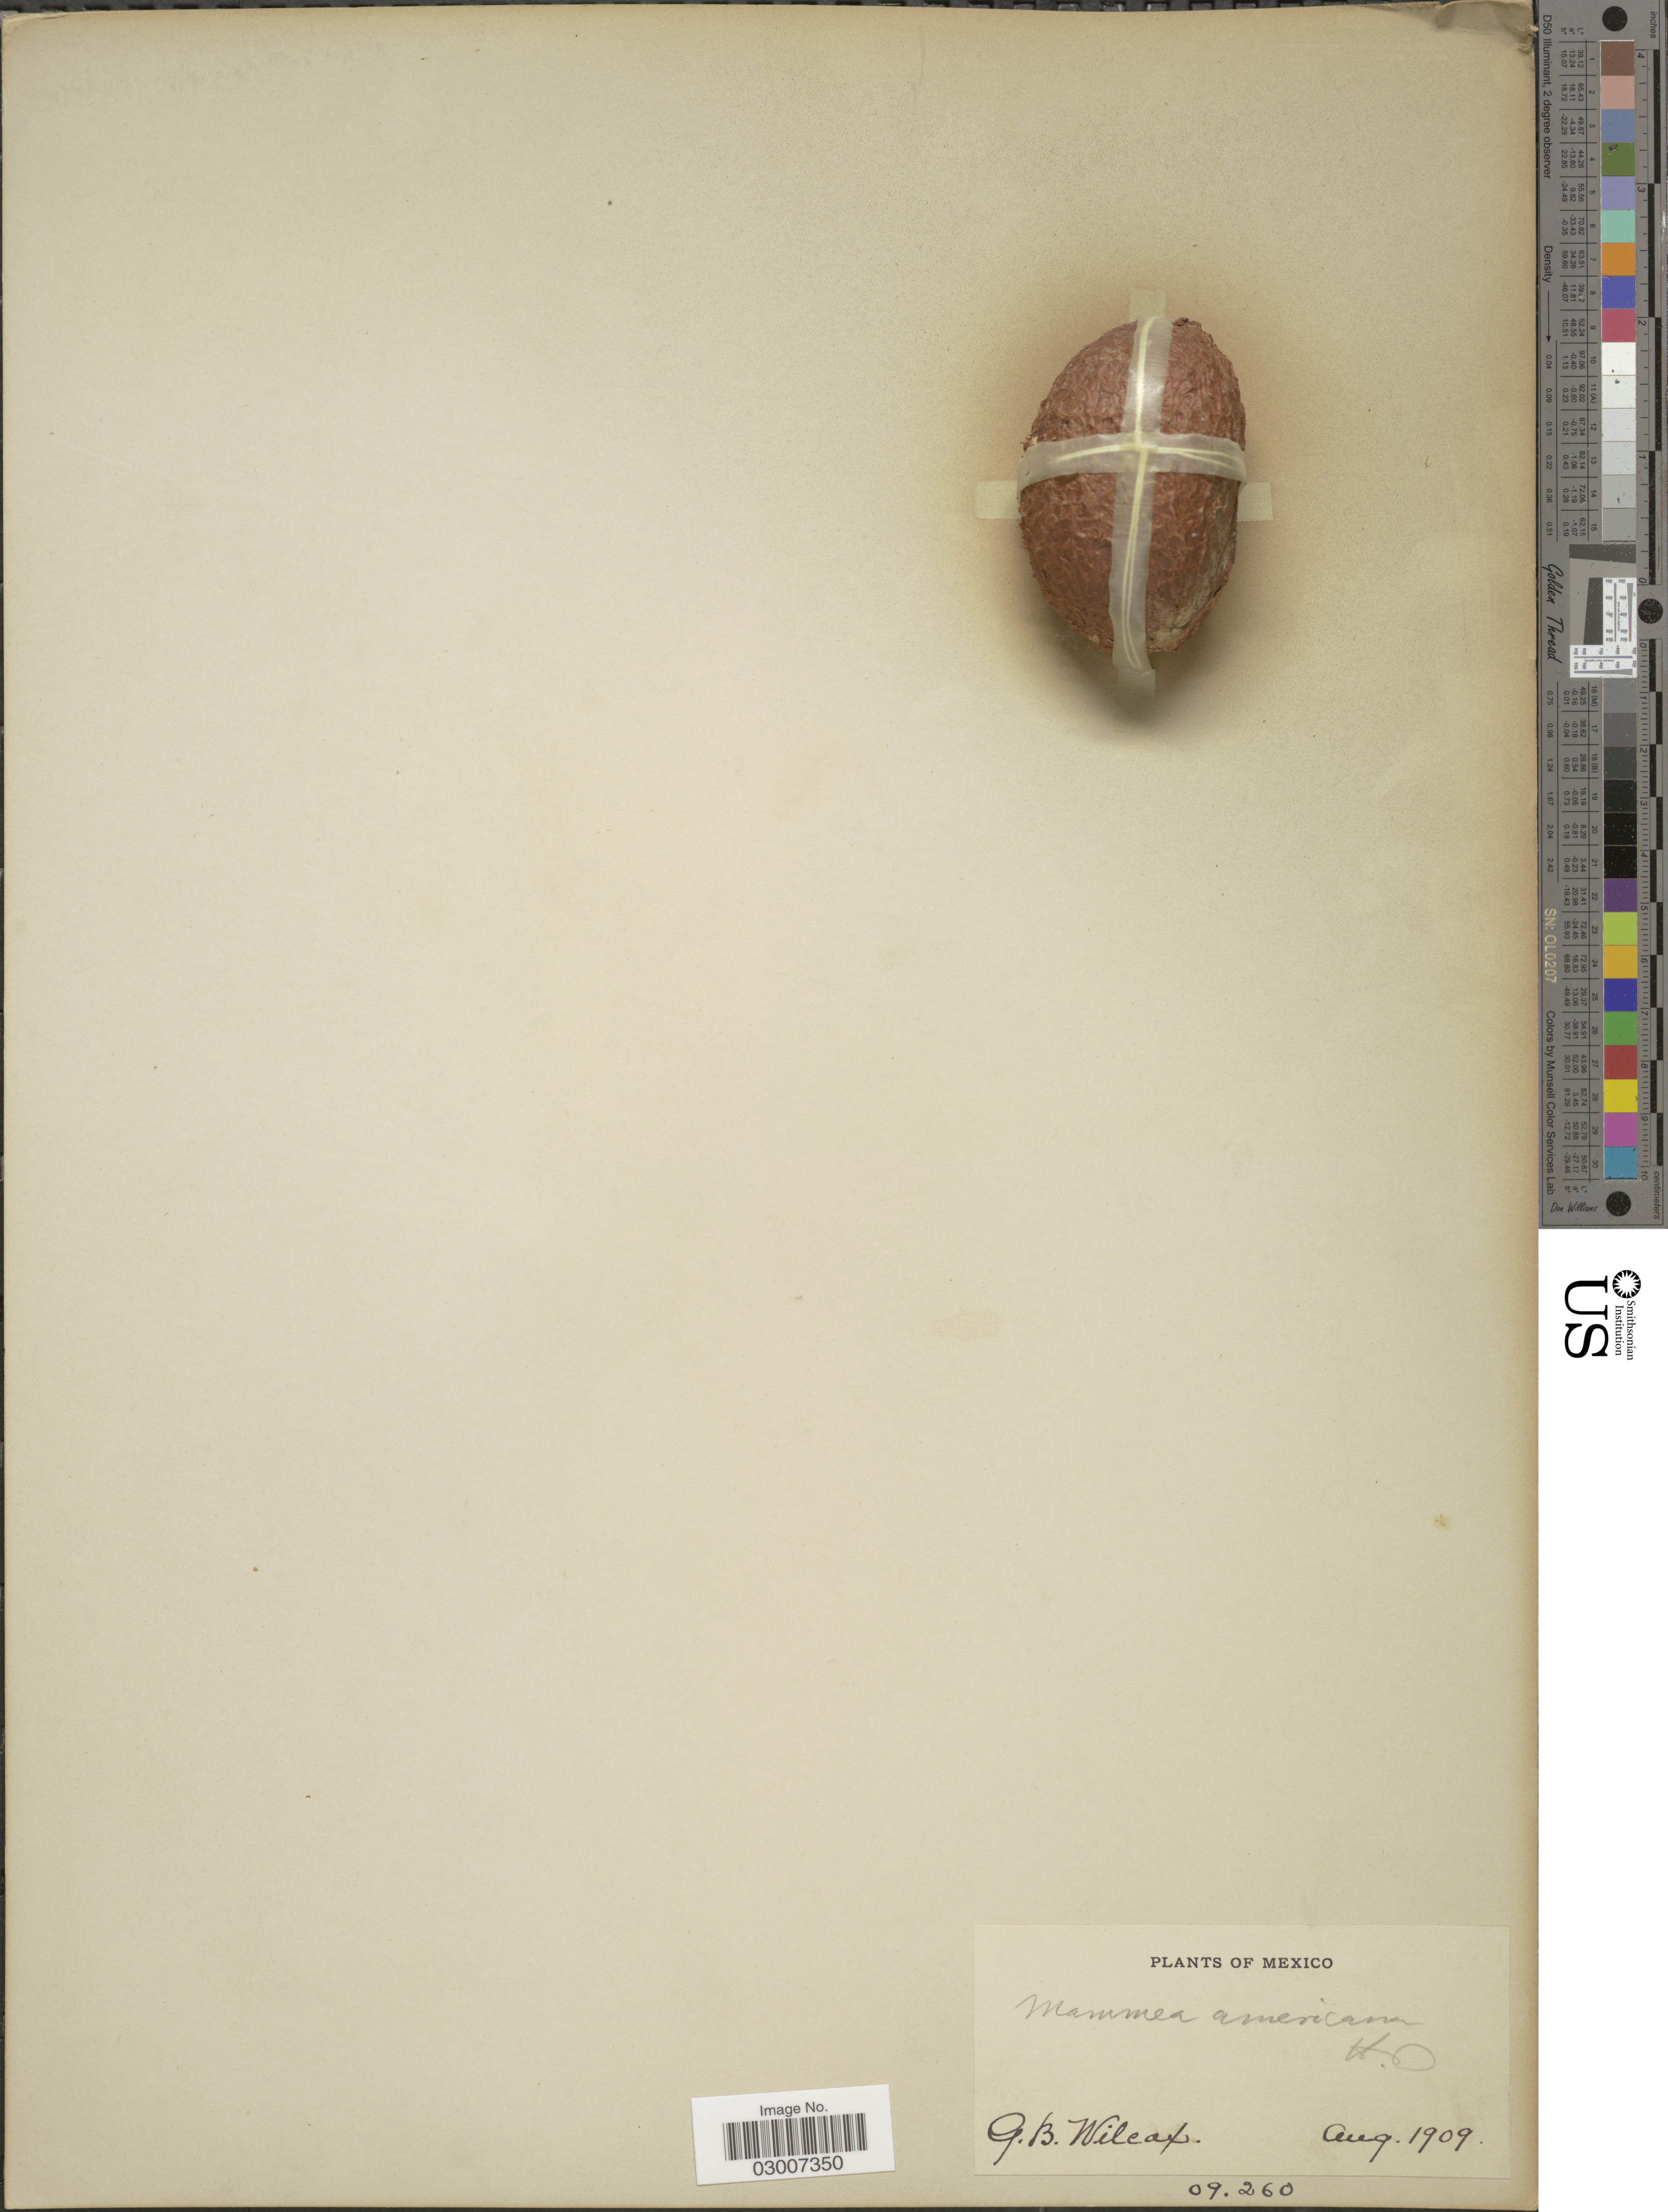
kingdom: Plantae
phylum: Tracheophyta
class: Magnoliopsida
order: Malpighiales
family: Calophyllaceae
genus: Mammea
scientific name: Mammea americana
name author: L.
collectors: G. Wilcox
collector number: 09260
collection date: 1909-08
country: Mexico